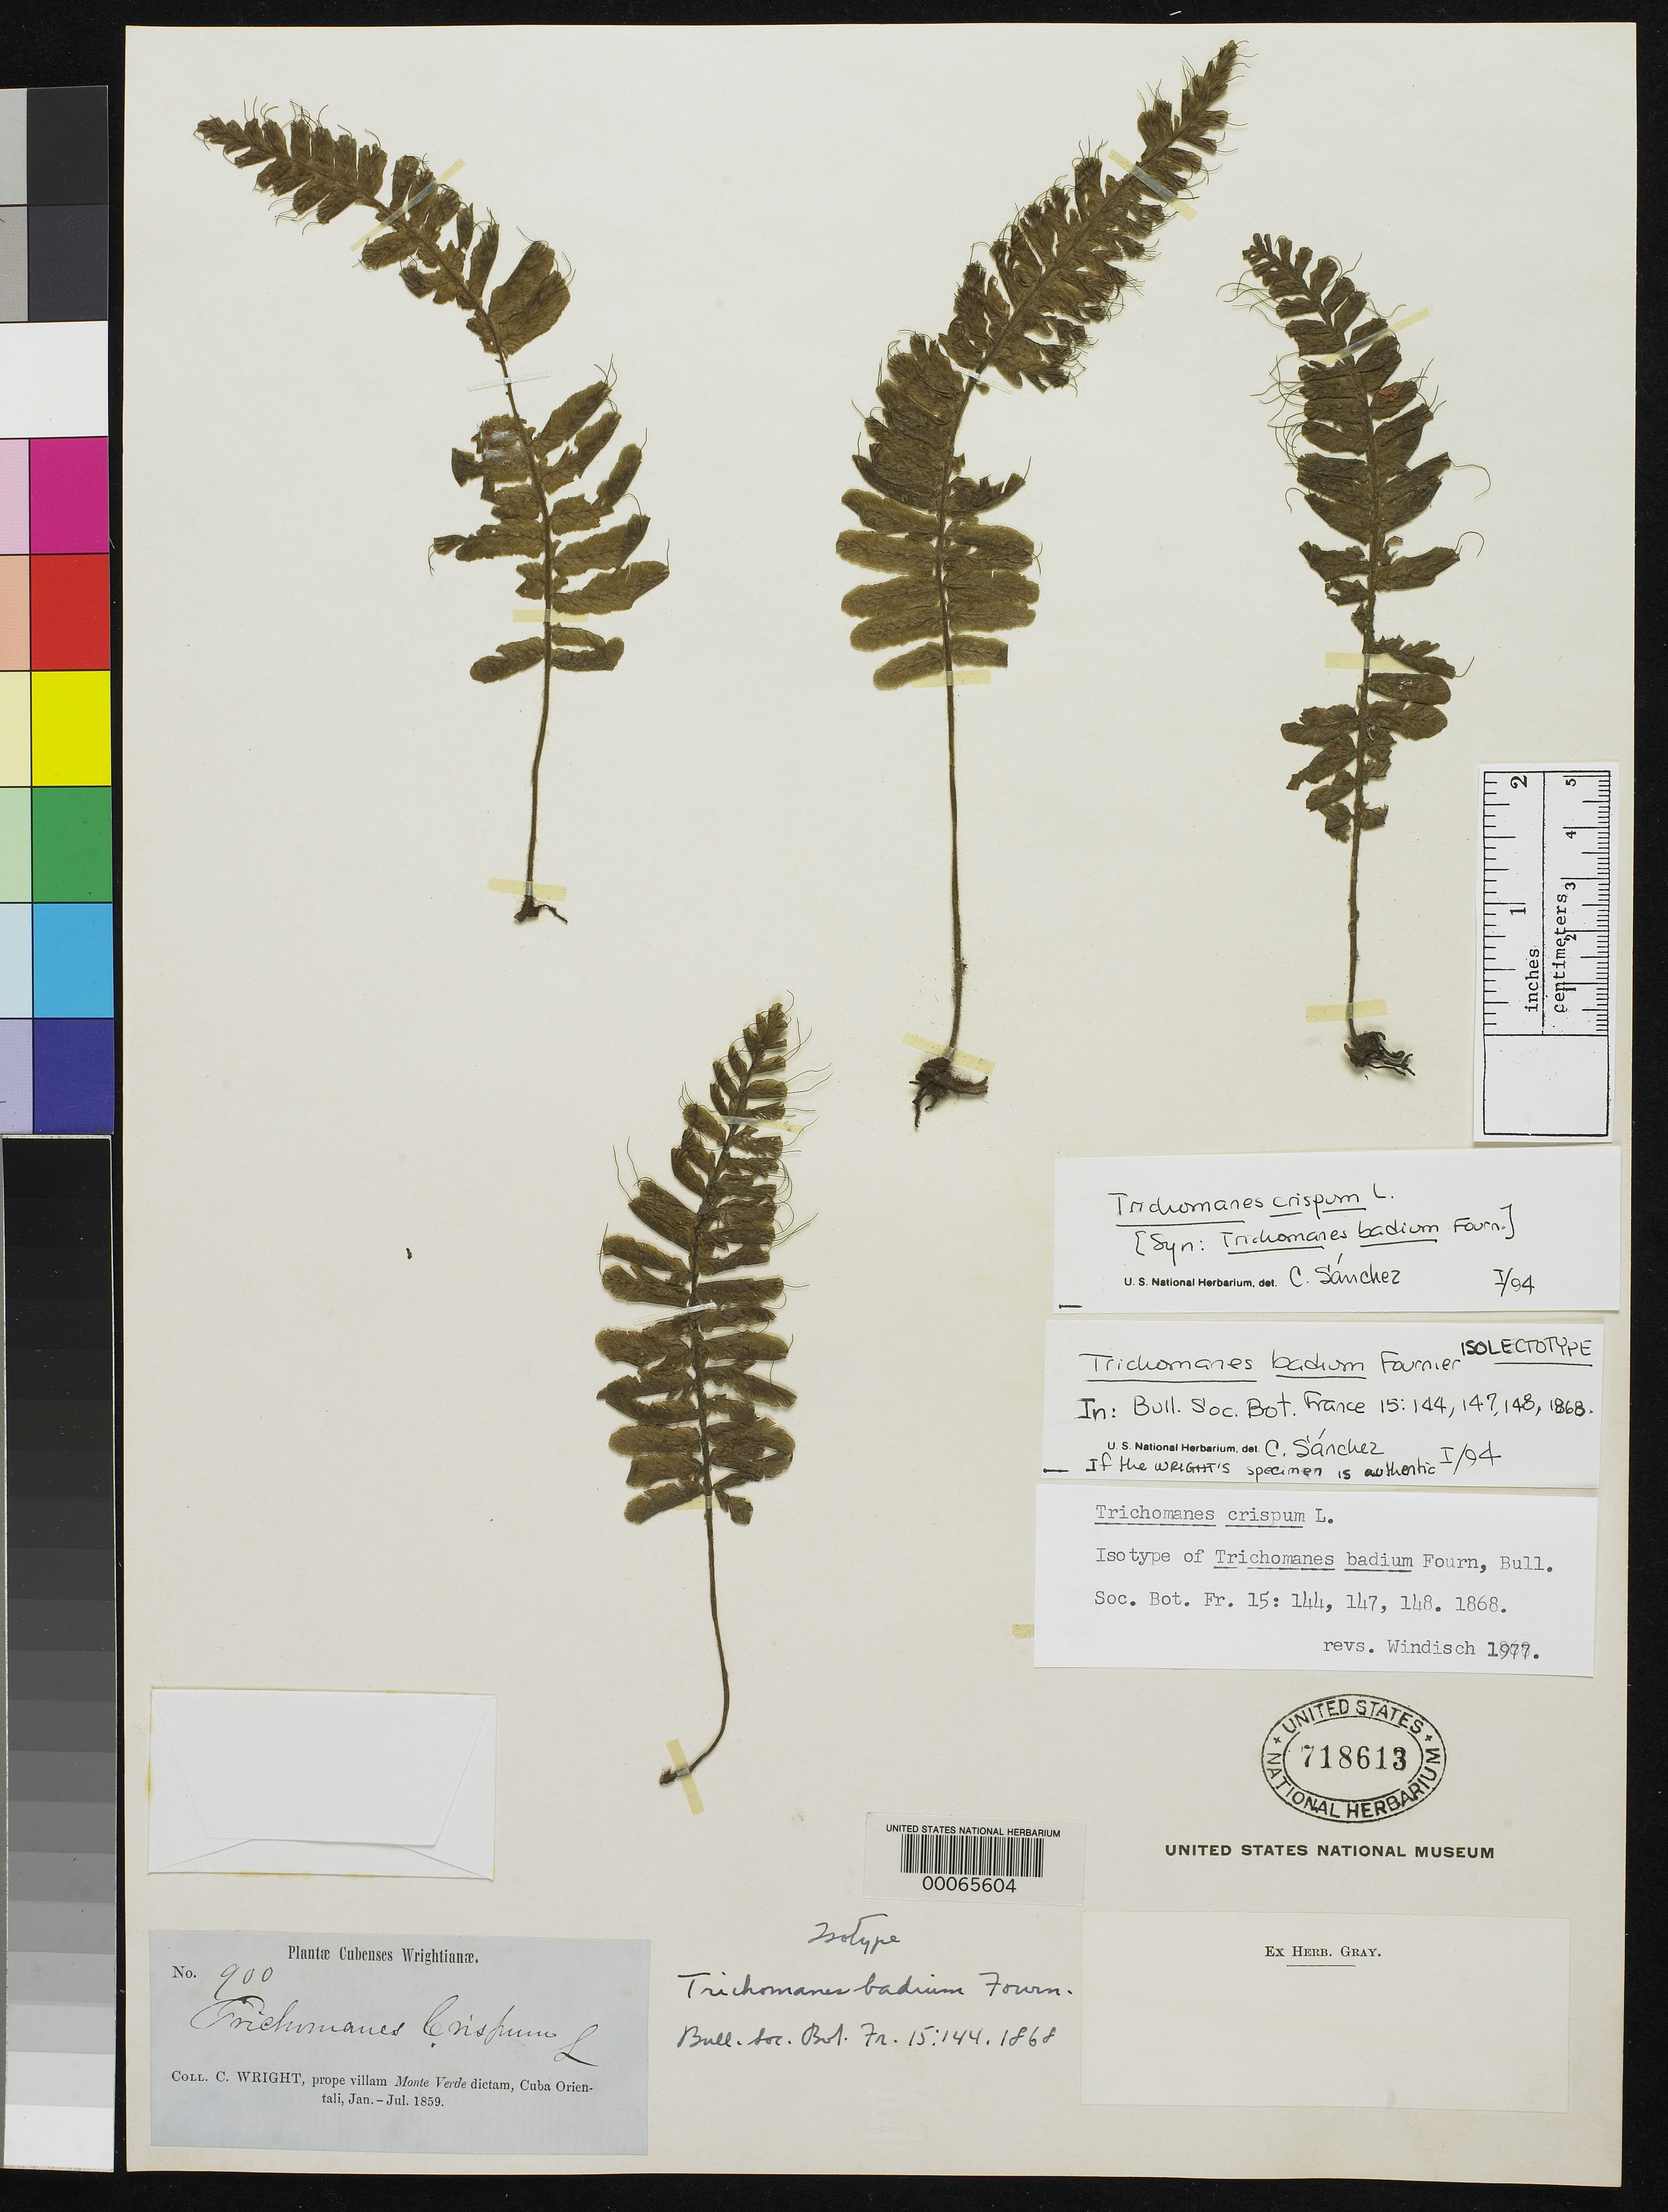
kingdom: Plantae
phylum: Tracheophyta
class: Polypodiopsida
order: Hymenophyllales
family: Hymenophyllaceae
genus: Trichomanes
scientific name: Trichomanes badium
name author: E. Fourn.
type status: Isotype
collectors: C. Wright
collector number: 900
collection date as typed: Jan 1859 to -- Jul 1859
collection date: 1859-01/1859-07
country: Cuba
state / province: Oriente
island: Greater Antilles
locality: Prope villam Monte Verde dictam.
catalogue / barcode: US 718613